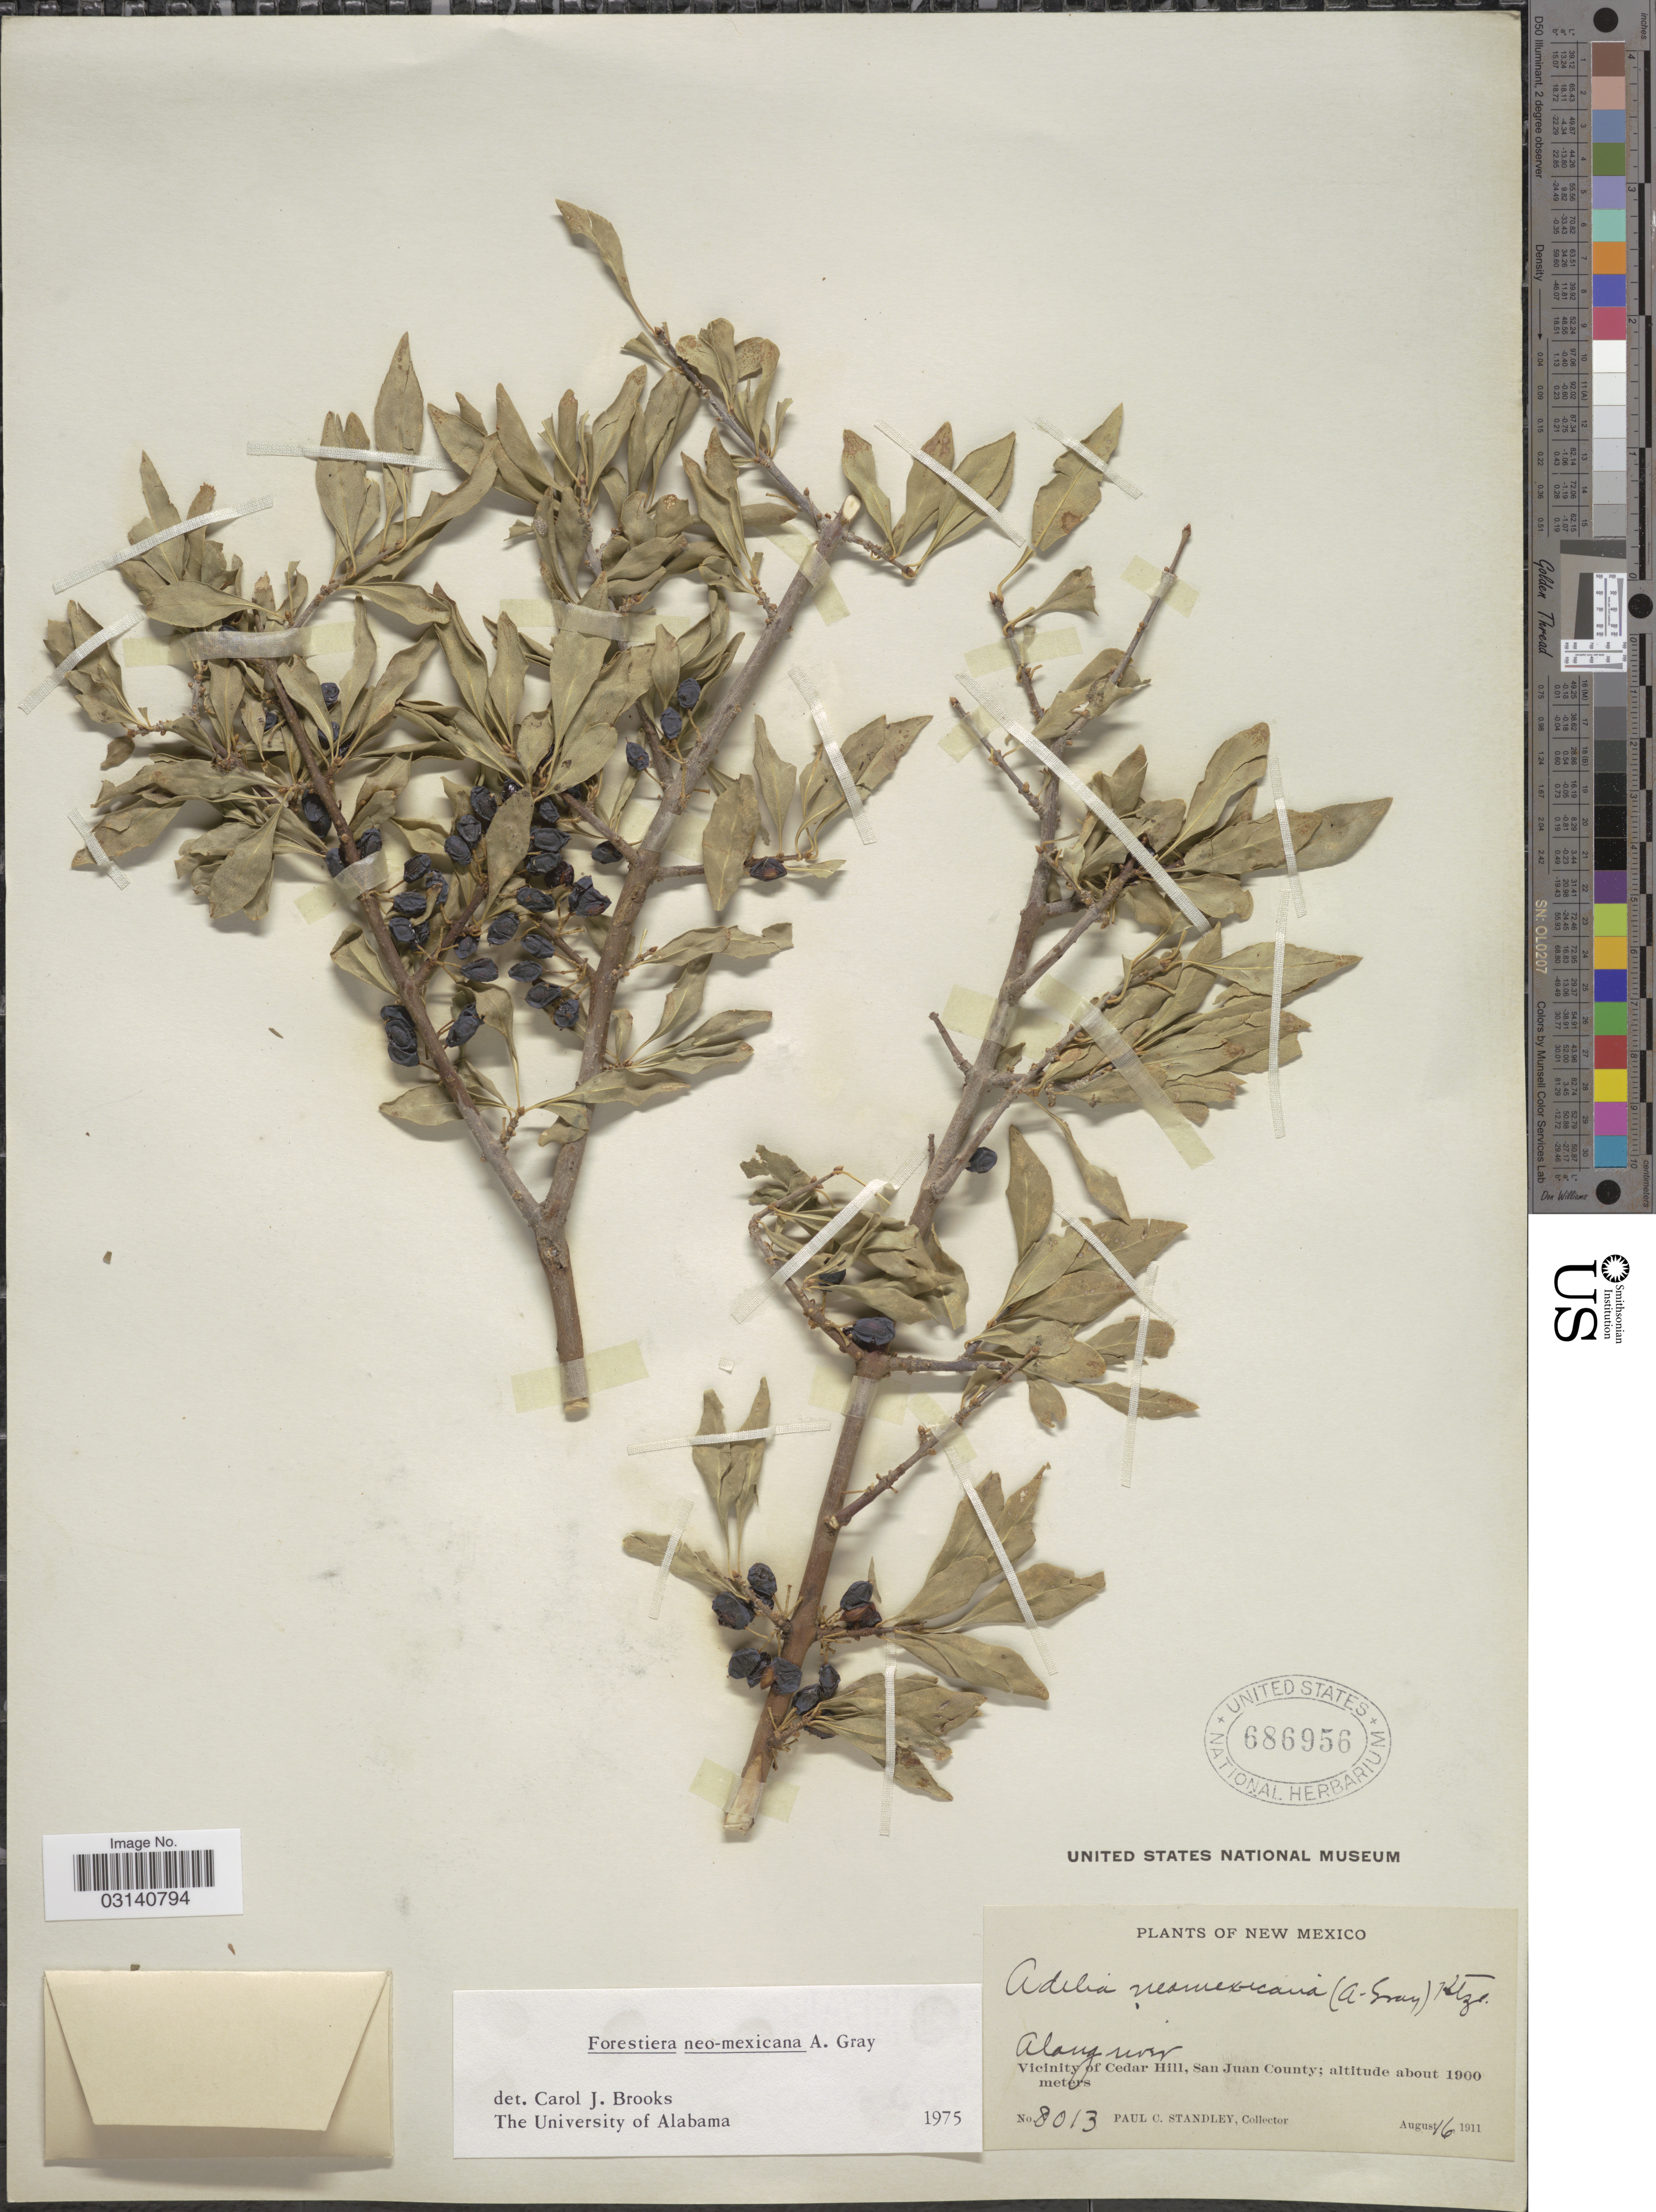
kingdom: Plantae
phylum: Tracheophyta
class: Magnoliopsida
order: Lamiales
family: Oleaceae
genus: Forestiera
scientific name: Forestiera neomexicana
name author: A. Gray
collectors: P. C. Standley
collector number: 8013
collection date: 1911-08-16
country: United States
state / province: New Mexico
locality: Along river. Vicinity of Cedar Hill, San Juan County.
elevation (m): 1900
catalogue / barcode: US 686956